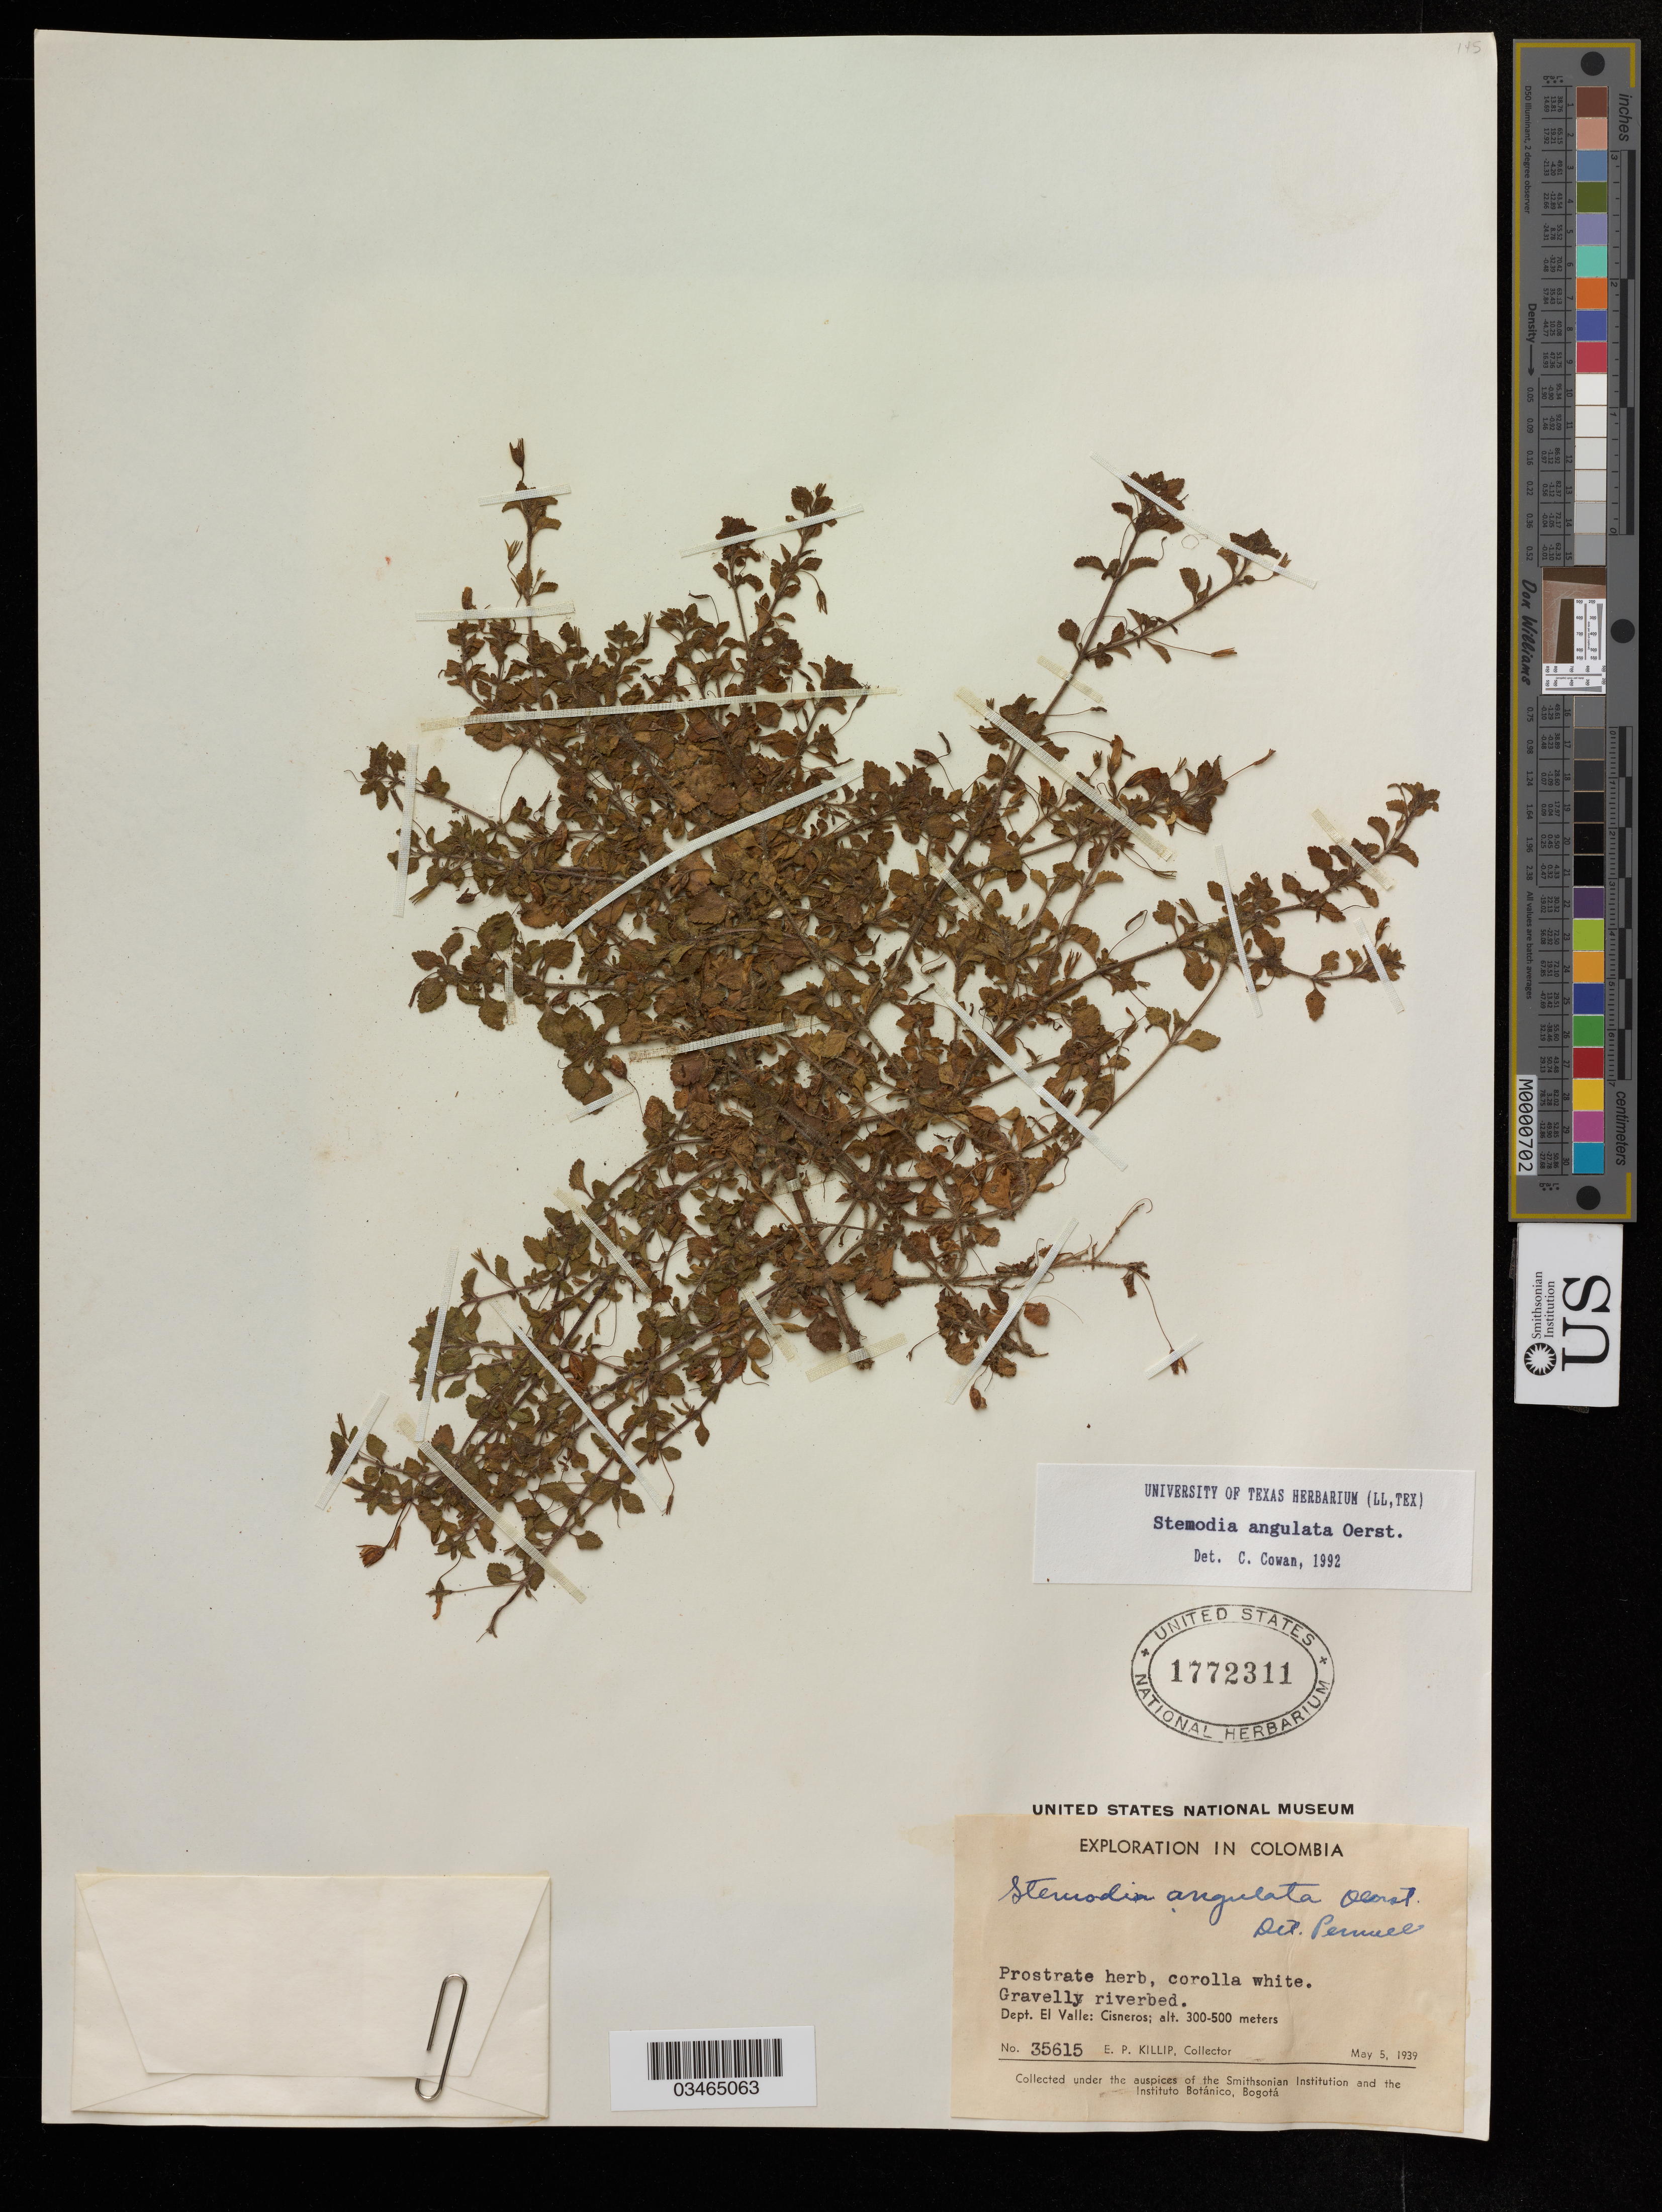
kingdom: Plantae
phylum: Tracheophyta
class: Magnoliopsida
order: Lamiales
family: Plantaginaceae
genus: Stemodia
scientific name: Stemodia angulata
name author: Oerst.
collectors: E. P. Killip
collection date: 1939-05-05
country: Colombia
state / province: Valle del Cauca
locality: Dept. El valle: Cisneros.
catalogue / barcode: US 1772311